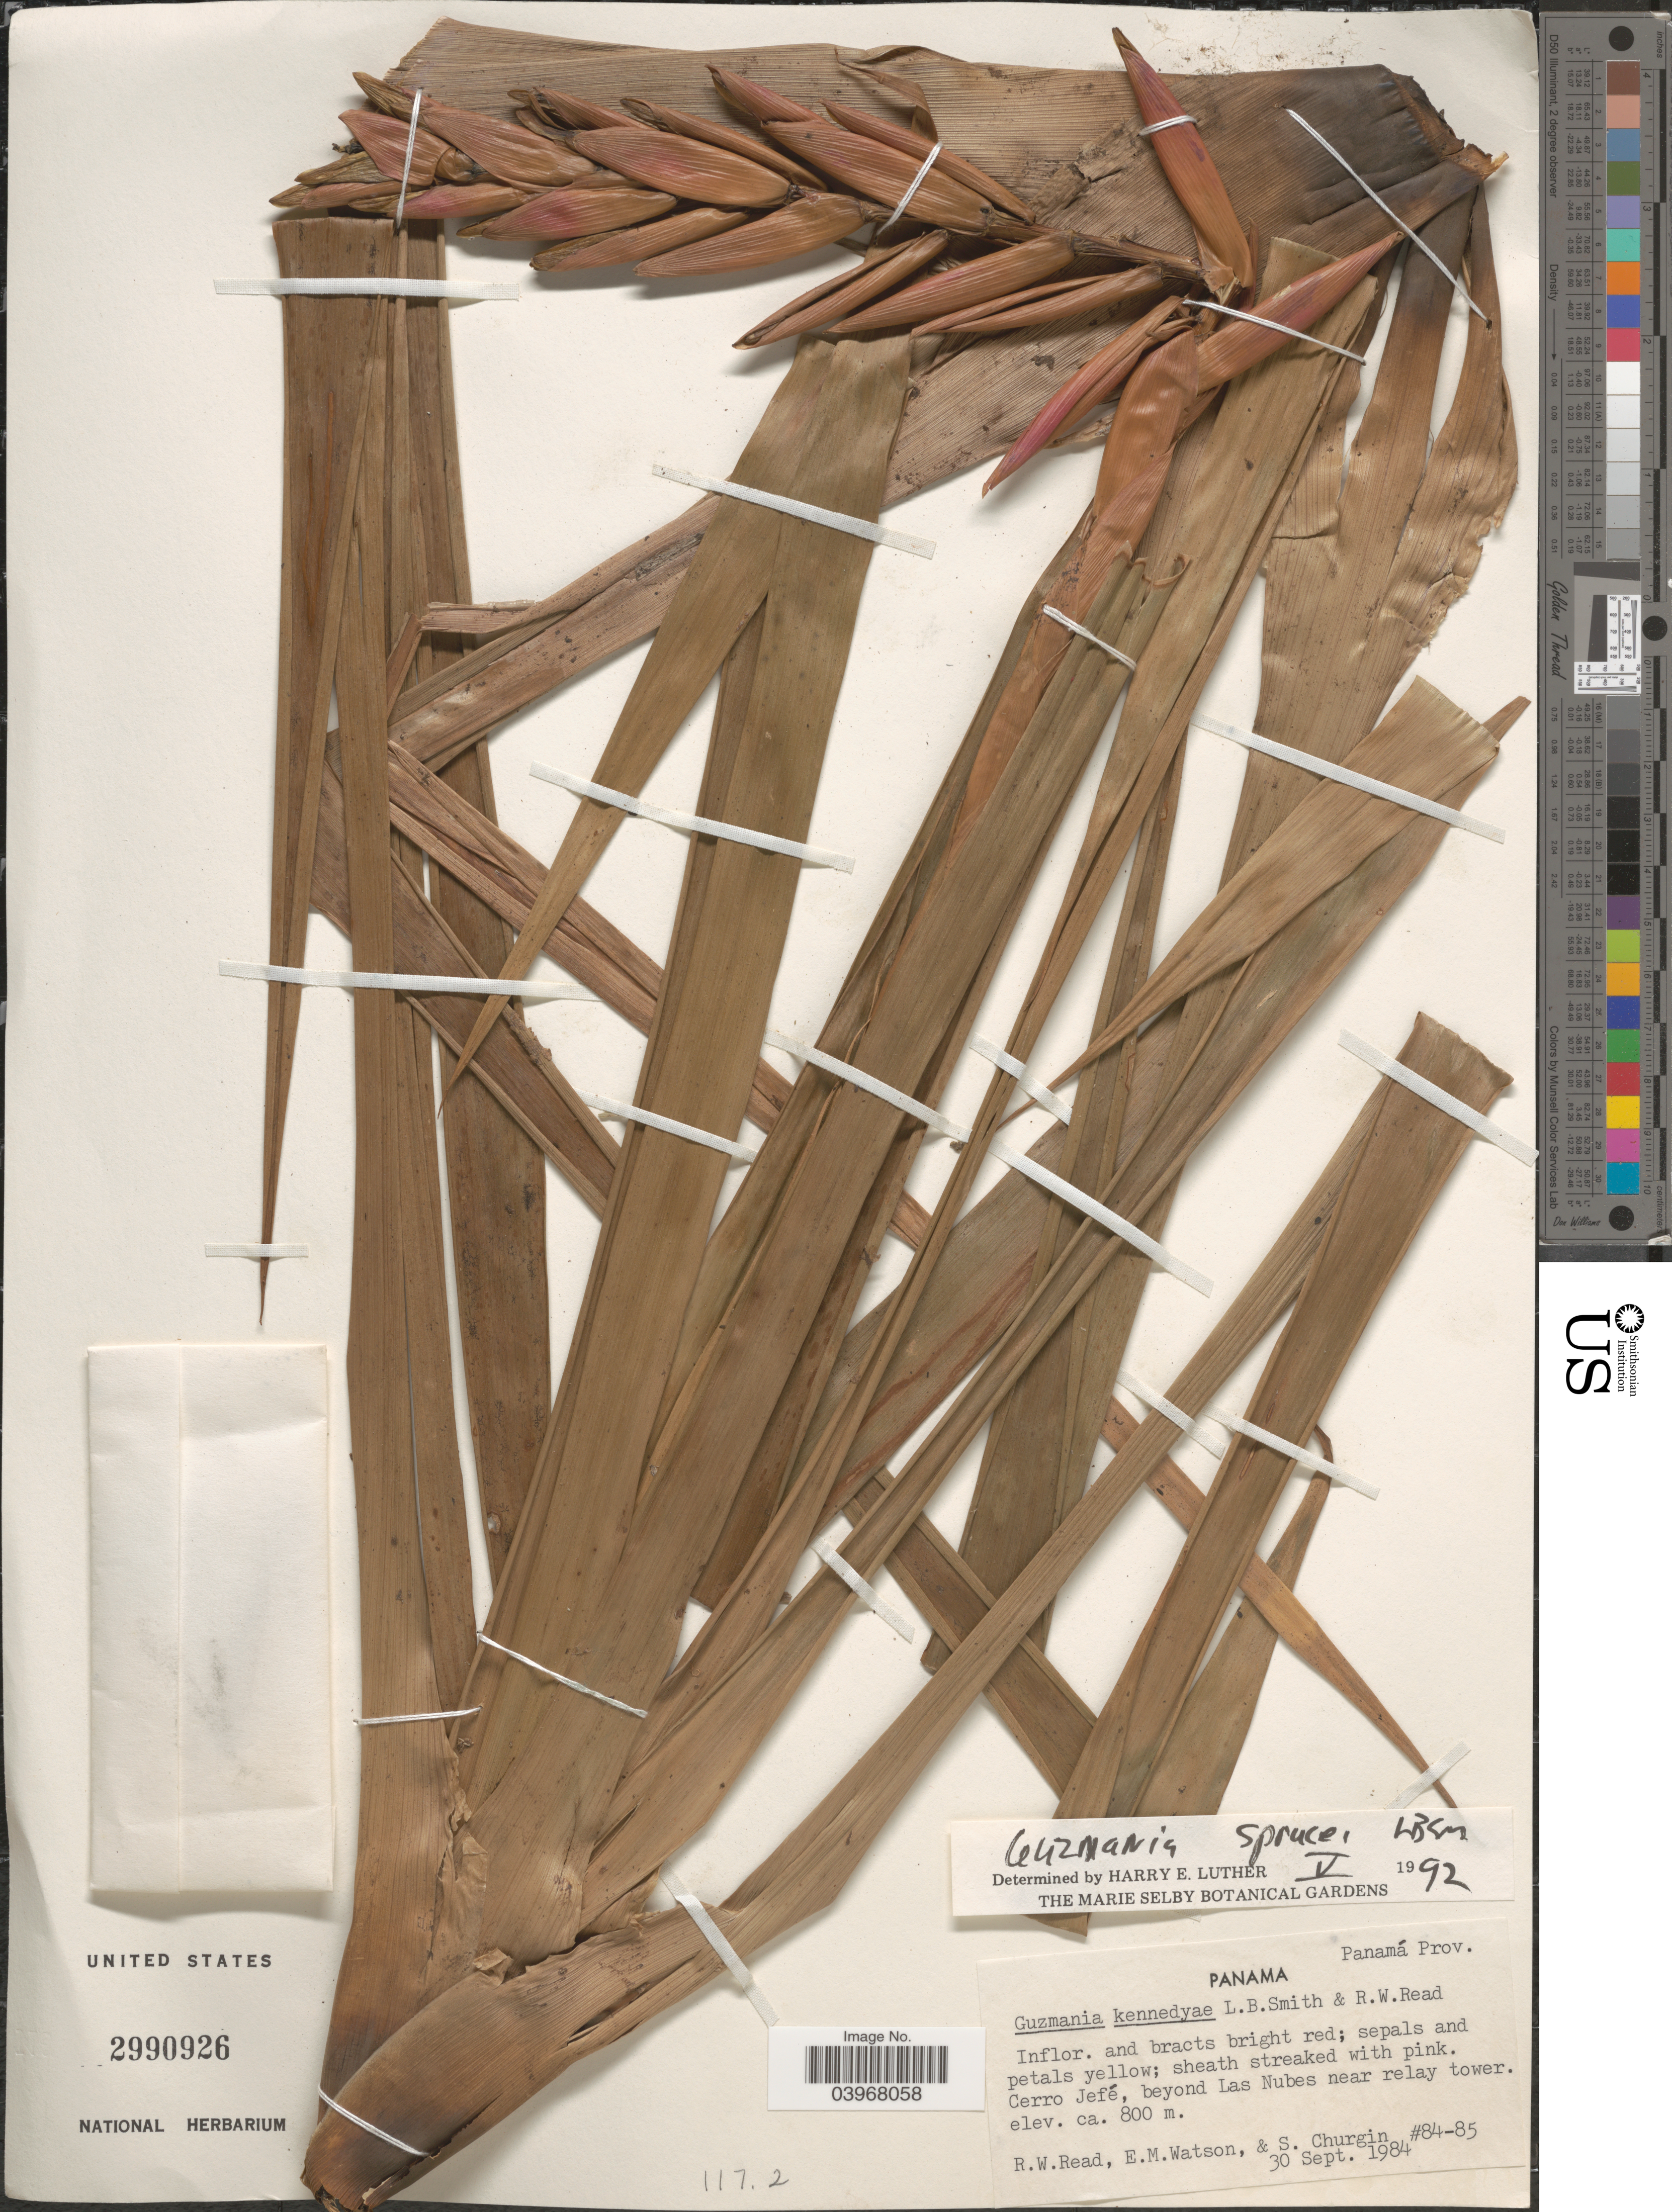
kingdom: Plantae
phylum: Tracheophyta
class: Liliopsida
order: Poales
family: Bromeliaceae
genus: Guzmania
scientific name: Guzmania sprucei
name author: (André) L.B. Sm.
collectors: R. W. Read, E. M. Watson & S. Churgin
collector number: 84-85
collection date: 1984-09-30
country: Panama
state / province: Panamá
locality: Cerro Jefé, beyond Las Nubes near relay tower.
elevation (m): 800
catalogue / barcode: US 2990926